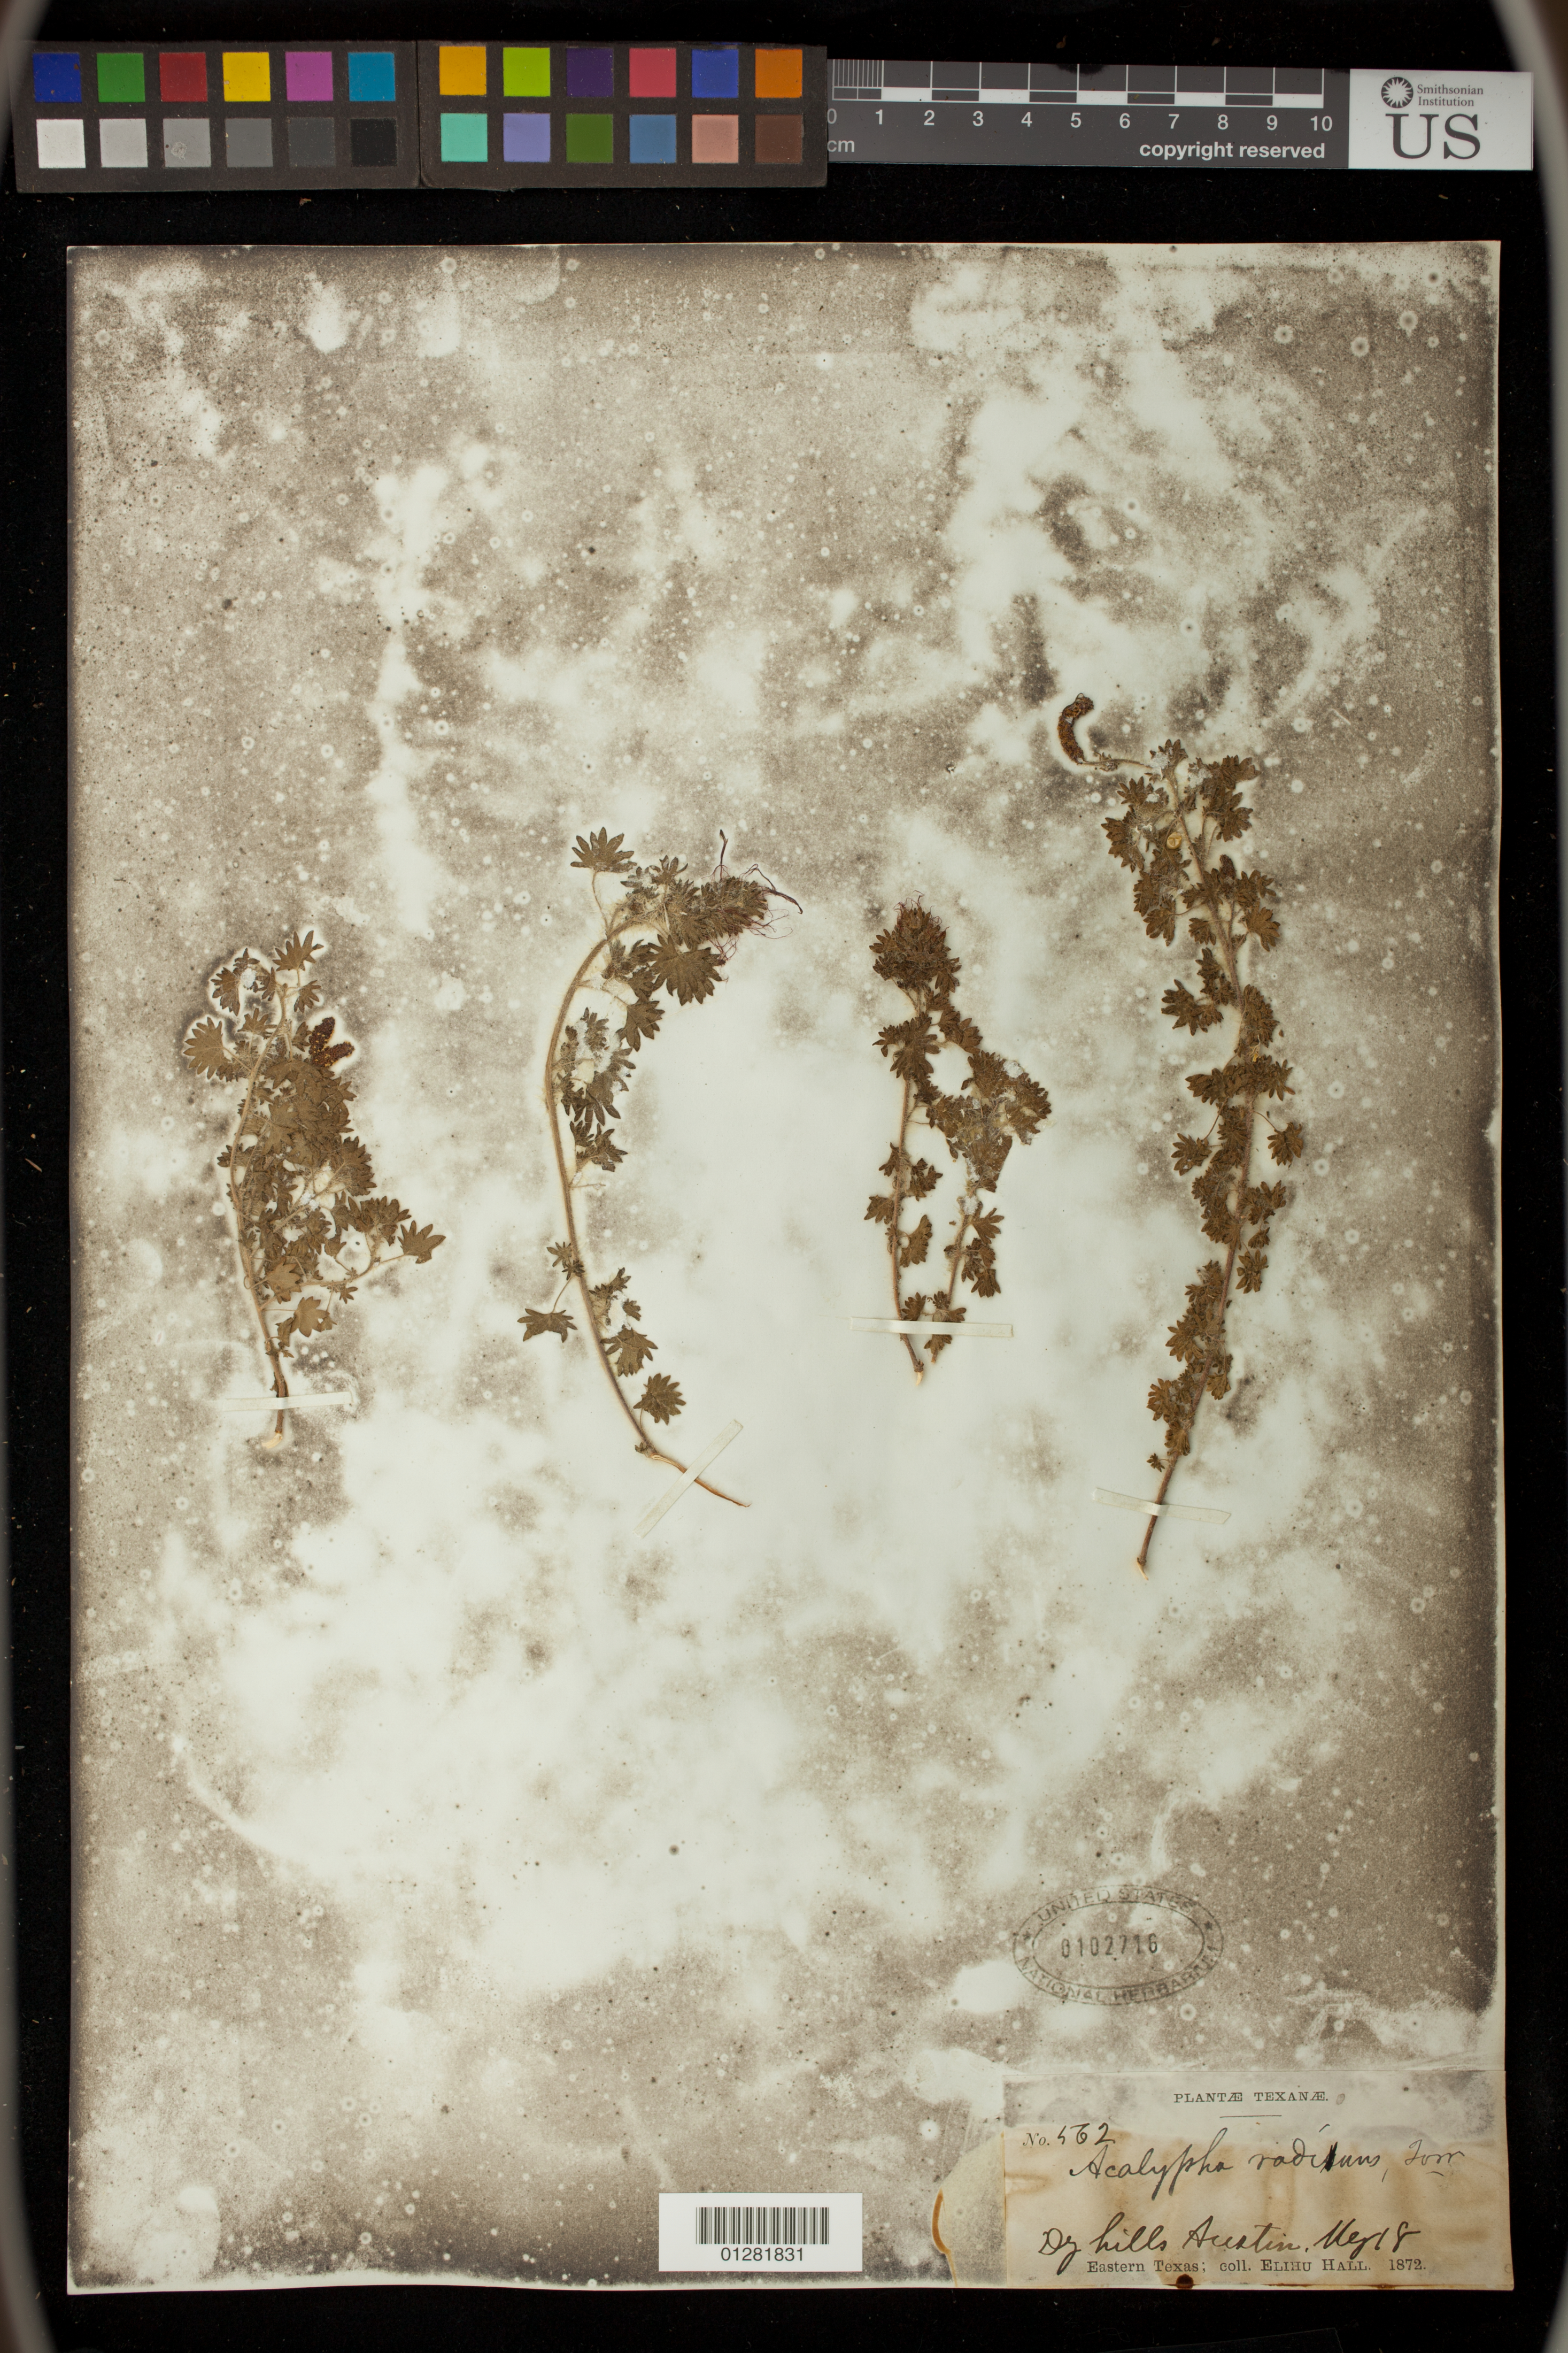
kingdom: Plantae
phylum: Tracheophyta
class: Magnoliopsida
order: Malpighiales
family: Euphorbiaceae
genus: Acalypha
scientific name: Acalypha radians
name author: Torr.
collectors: E. Hall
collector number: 562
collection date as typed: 18 May 1872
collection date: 1872-05-18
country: United States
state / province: Texas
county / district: Travis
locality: Austin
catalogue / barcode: US 102716